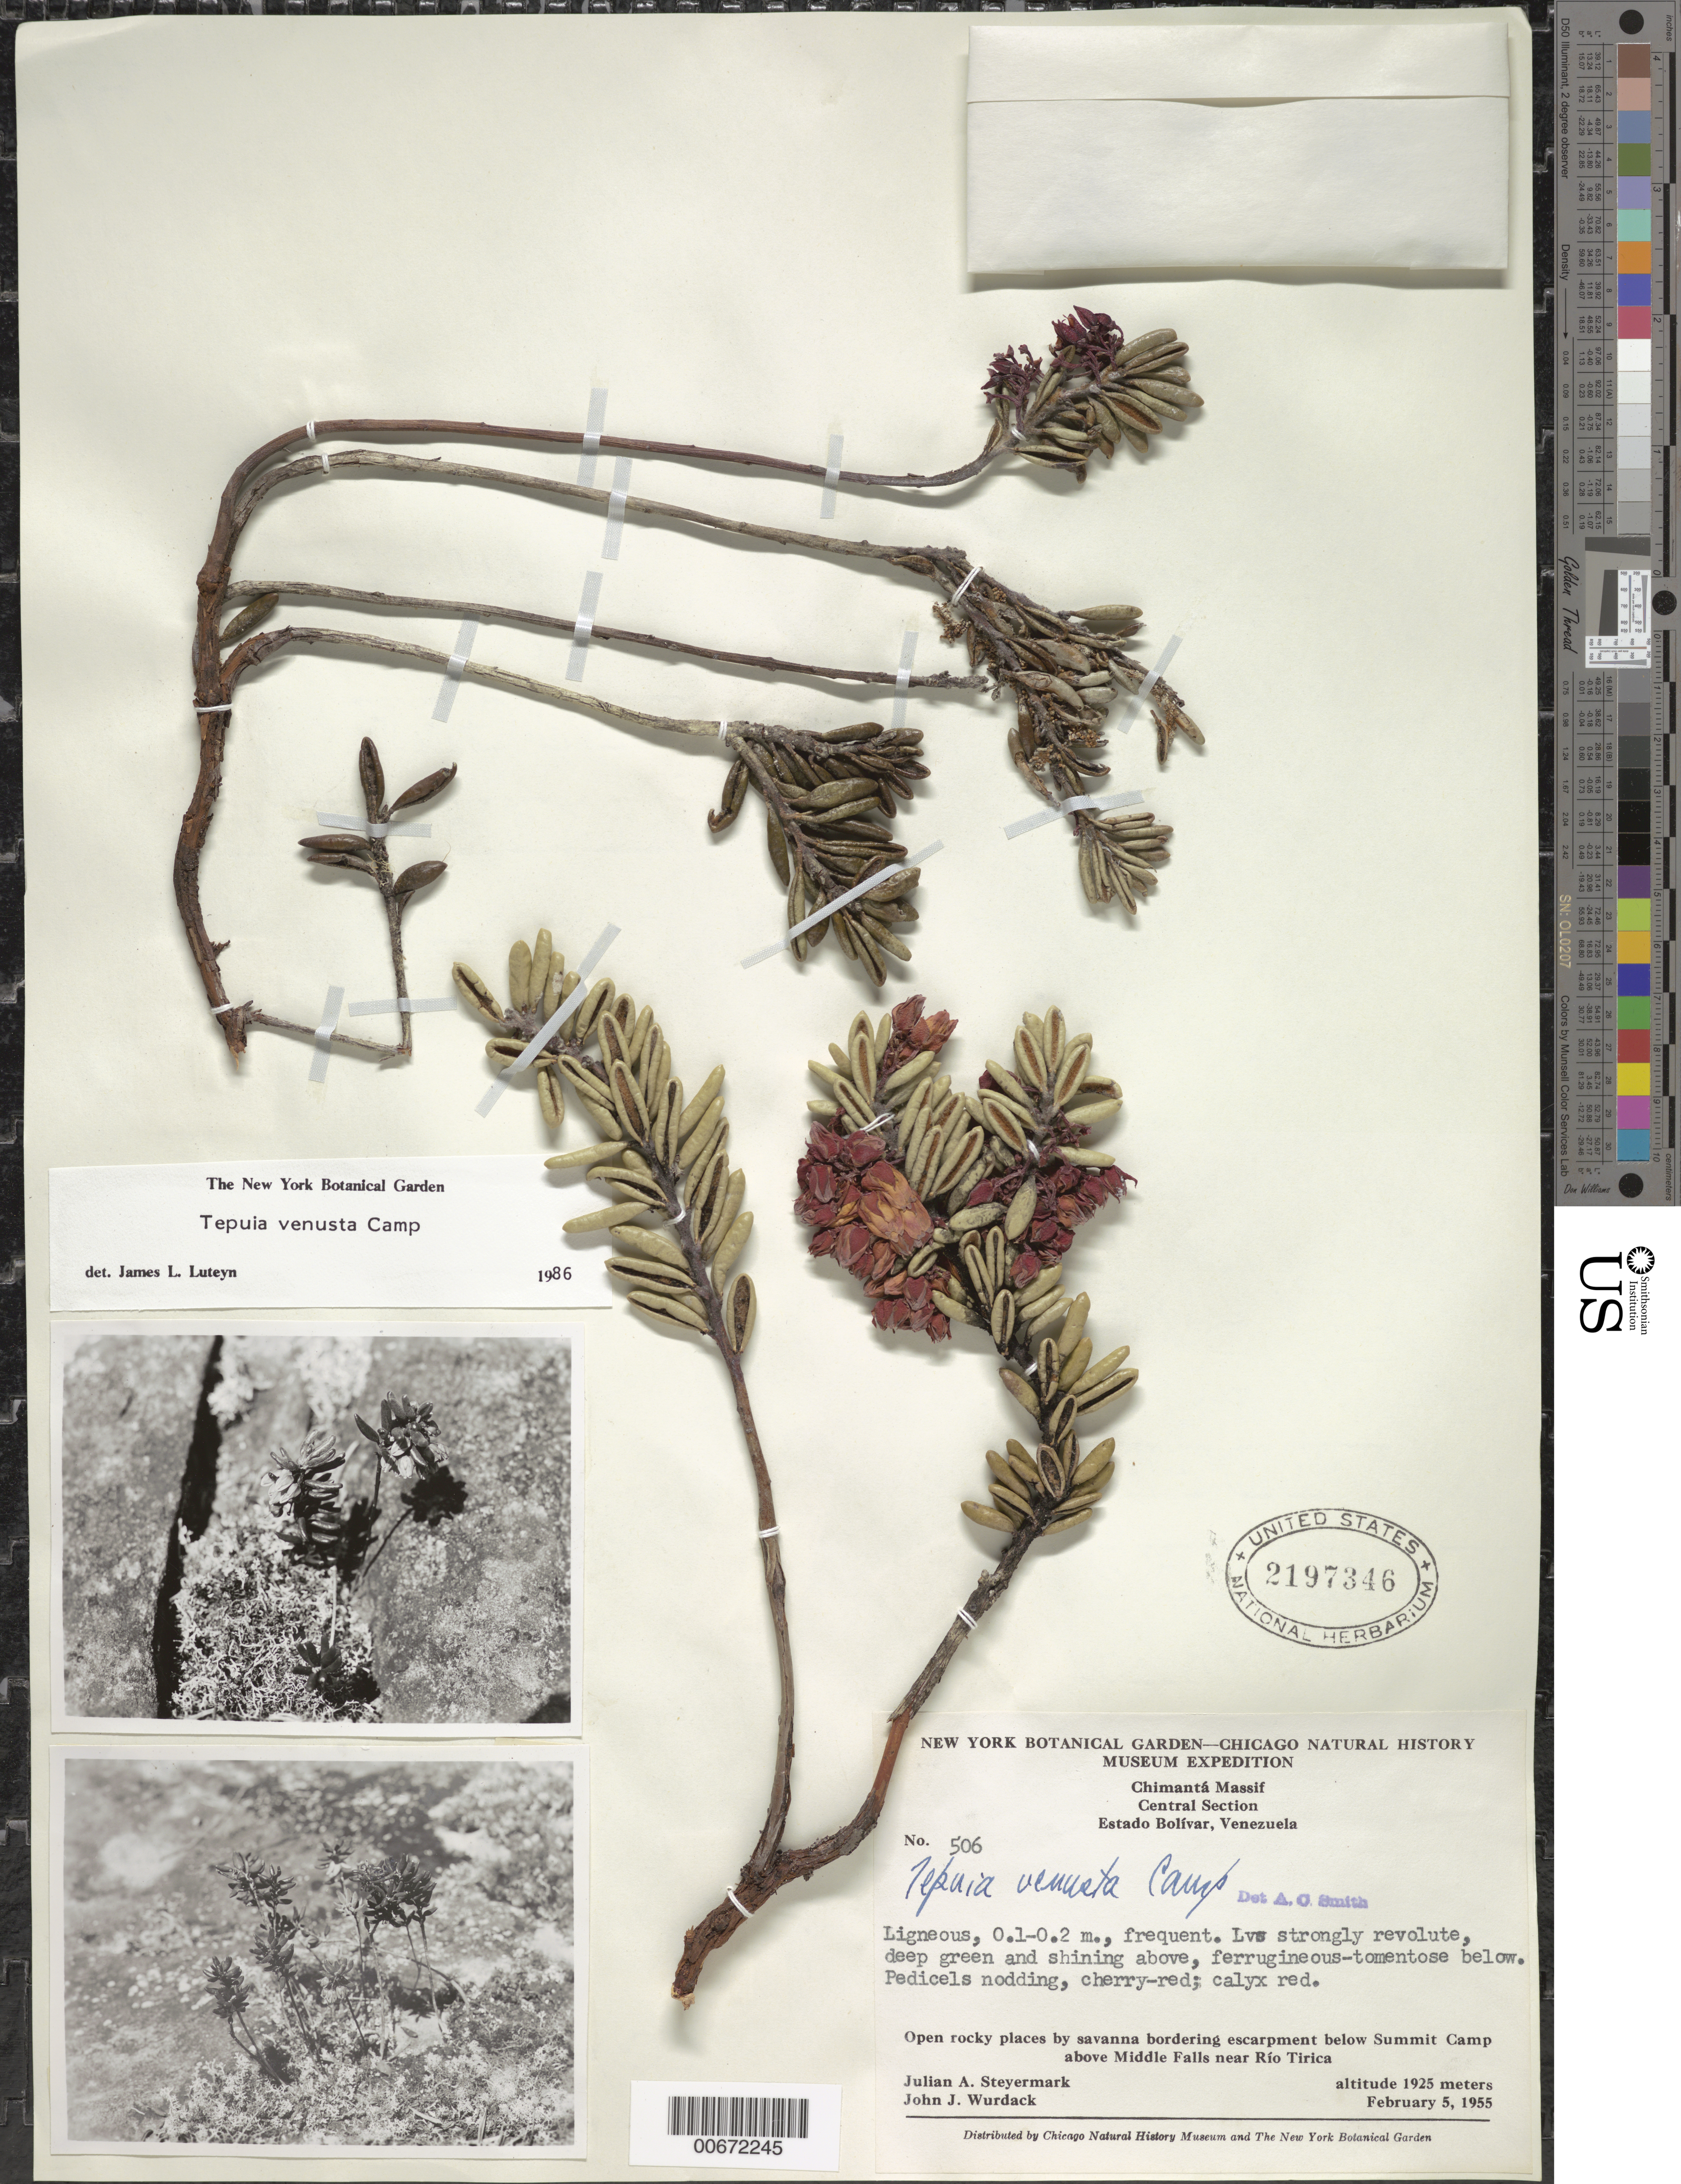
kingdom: Plantae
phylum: Tracheophyta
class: Magnoliopsida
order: Ericales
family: Ericaceae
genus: Tepuia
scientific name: Tepuia venusta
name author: Camp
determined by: Luteyn, J. L.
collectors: J. Steyermark & J. J. Wurdack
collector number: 55 506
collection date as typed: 5-Feb-55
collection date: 1955-02-05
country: Venezuela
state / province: Bolívar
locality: Chimantá Massif, Central section, below summit camp above middle falls near Río Tirica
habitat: Open rocky places by savanna bordering escarpment below summit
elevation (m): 1925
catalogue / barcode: US 2197346